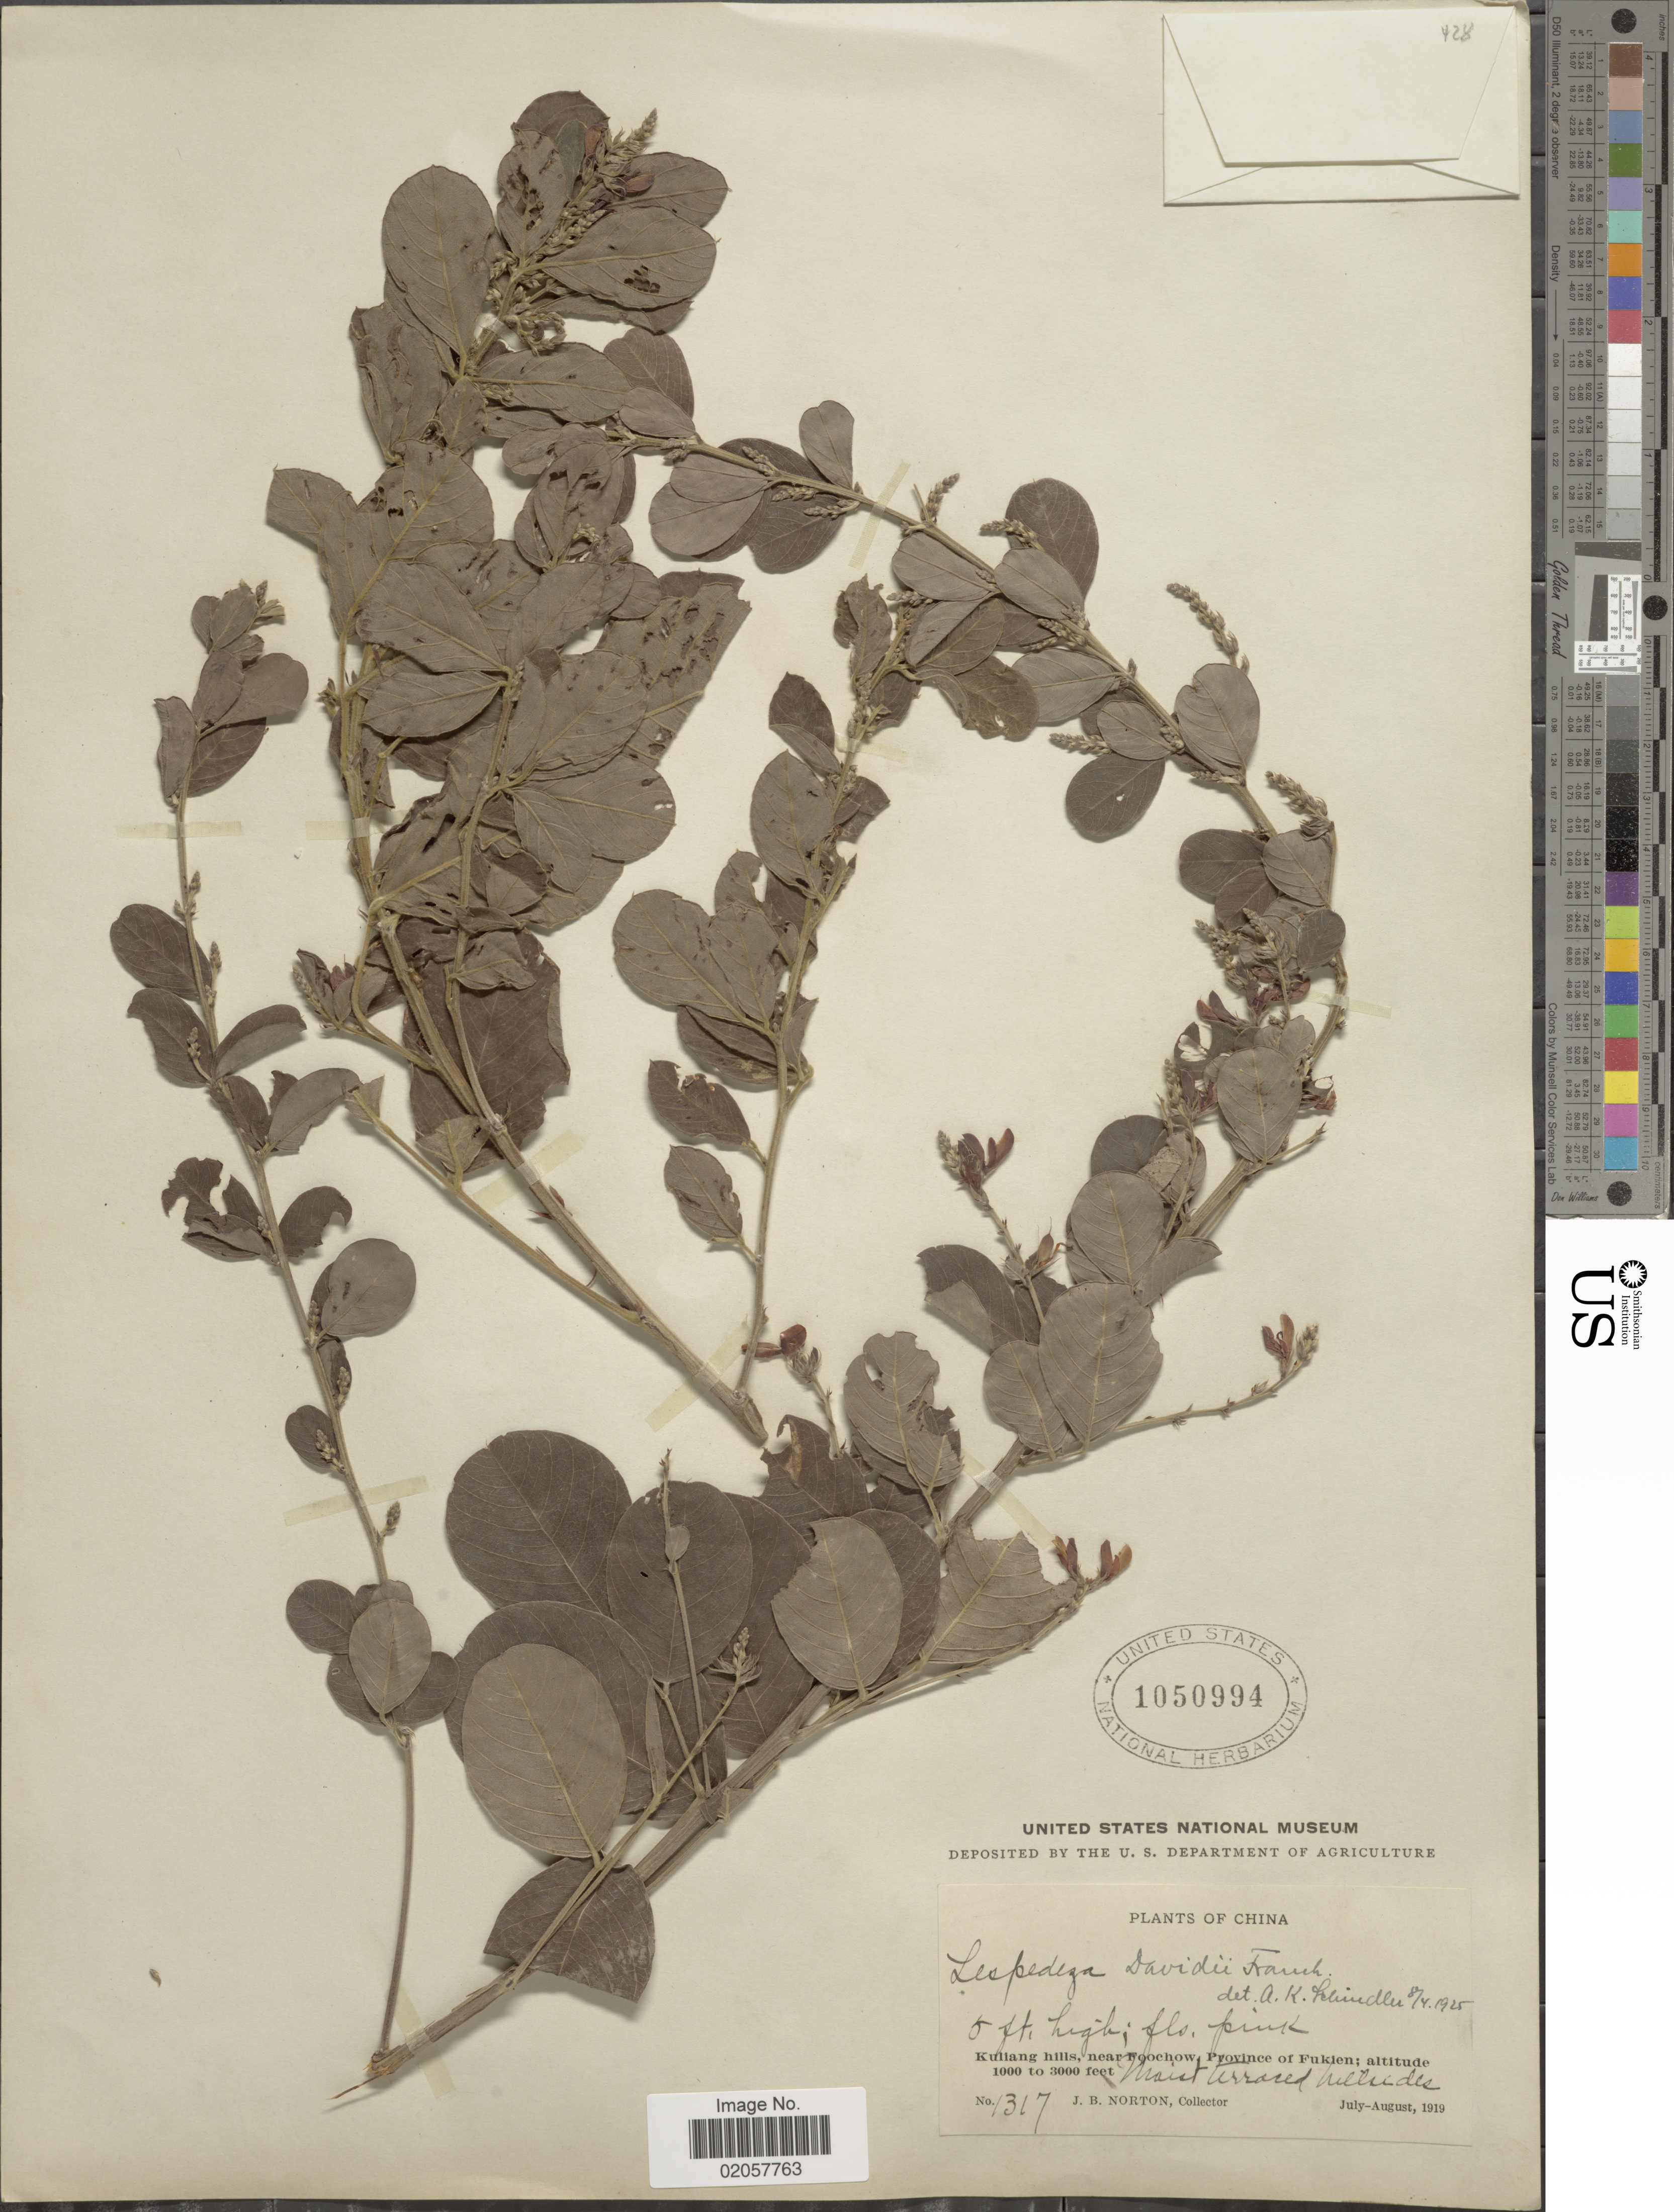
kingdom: Plantae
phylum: Tracheophyta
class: Magnoliopsida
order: Fabales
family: Fabaceae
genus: Lespedeza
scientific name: Lespedeza davidii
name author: Franch.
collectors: J. B. Norton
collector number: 1317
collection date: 1919-07/1919-08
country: China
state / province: Fujian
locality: Kuliang hills, near Foochow Province of Fukien, moist terraced [interpreted] hillside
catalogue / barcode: US 1050994